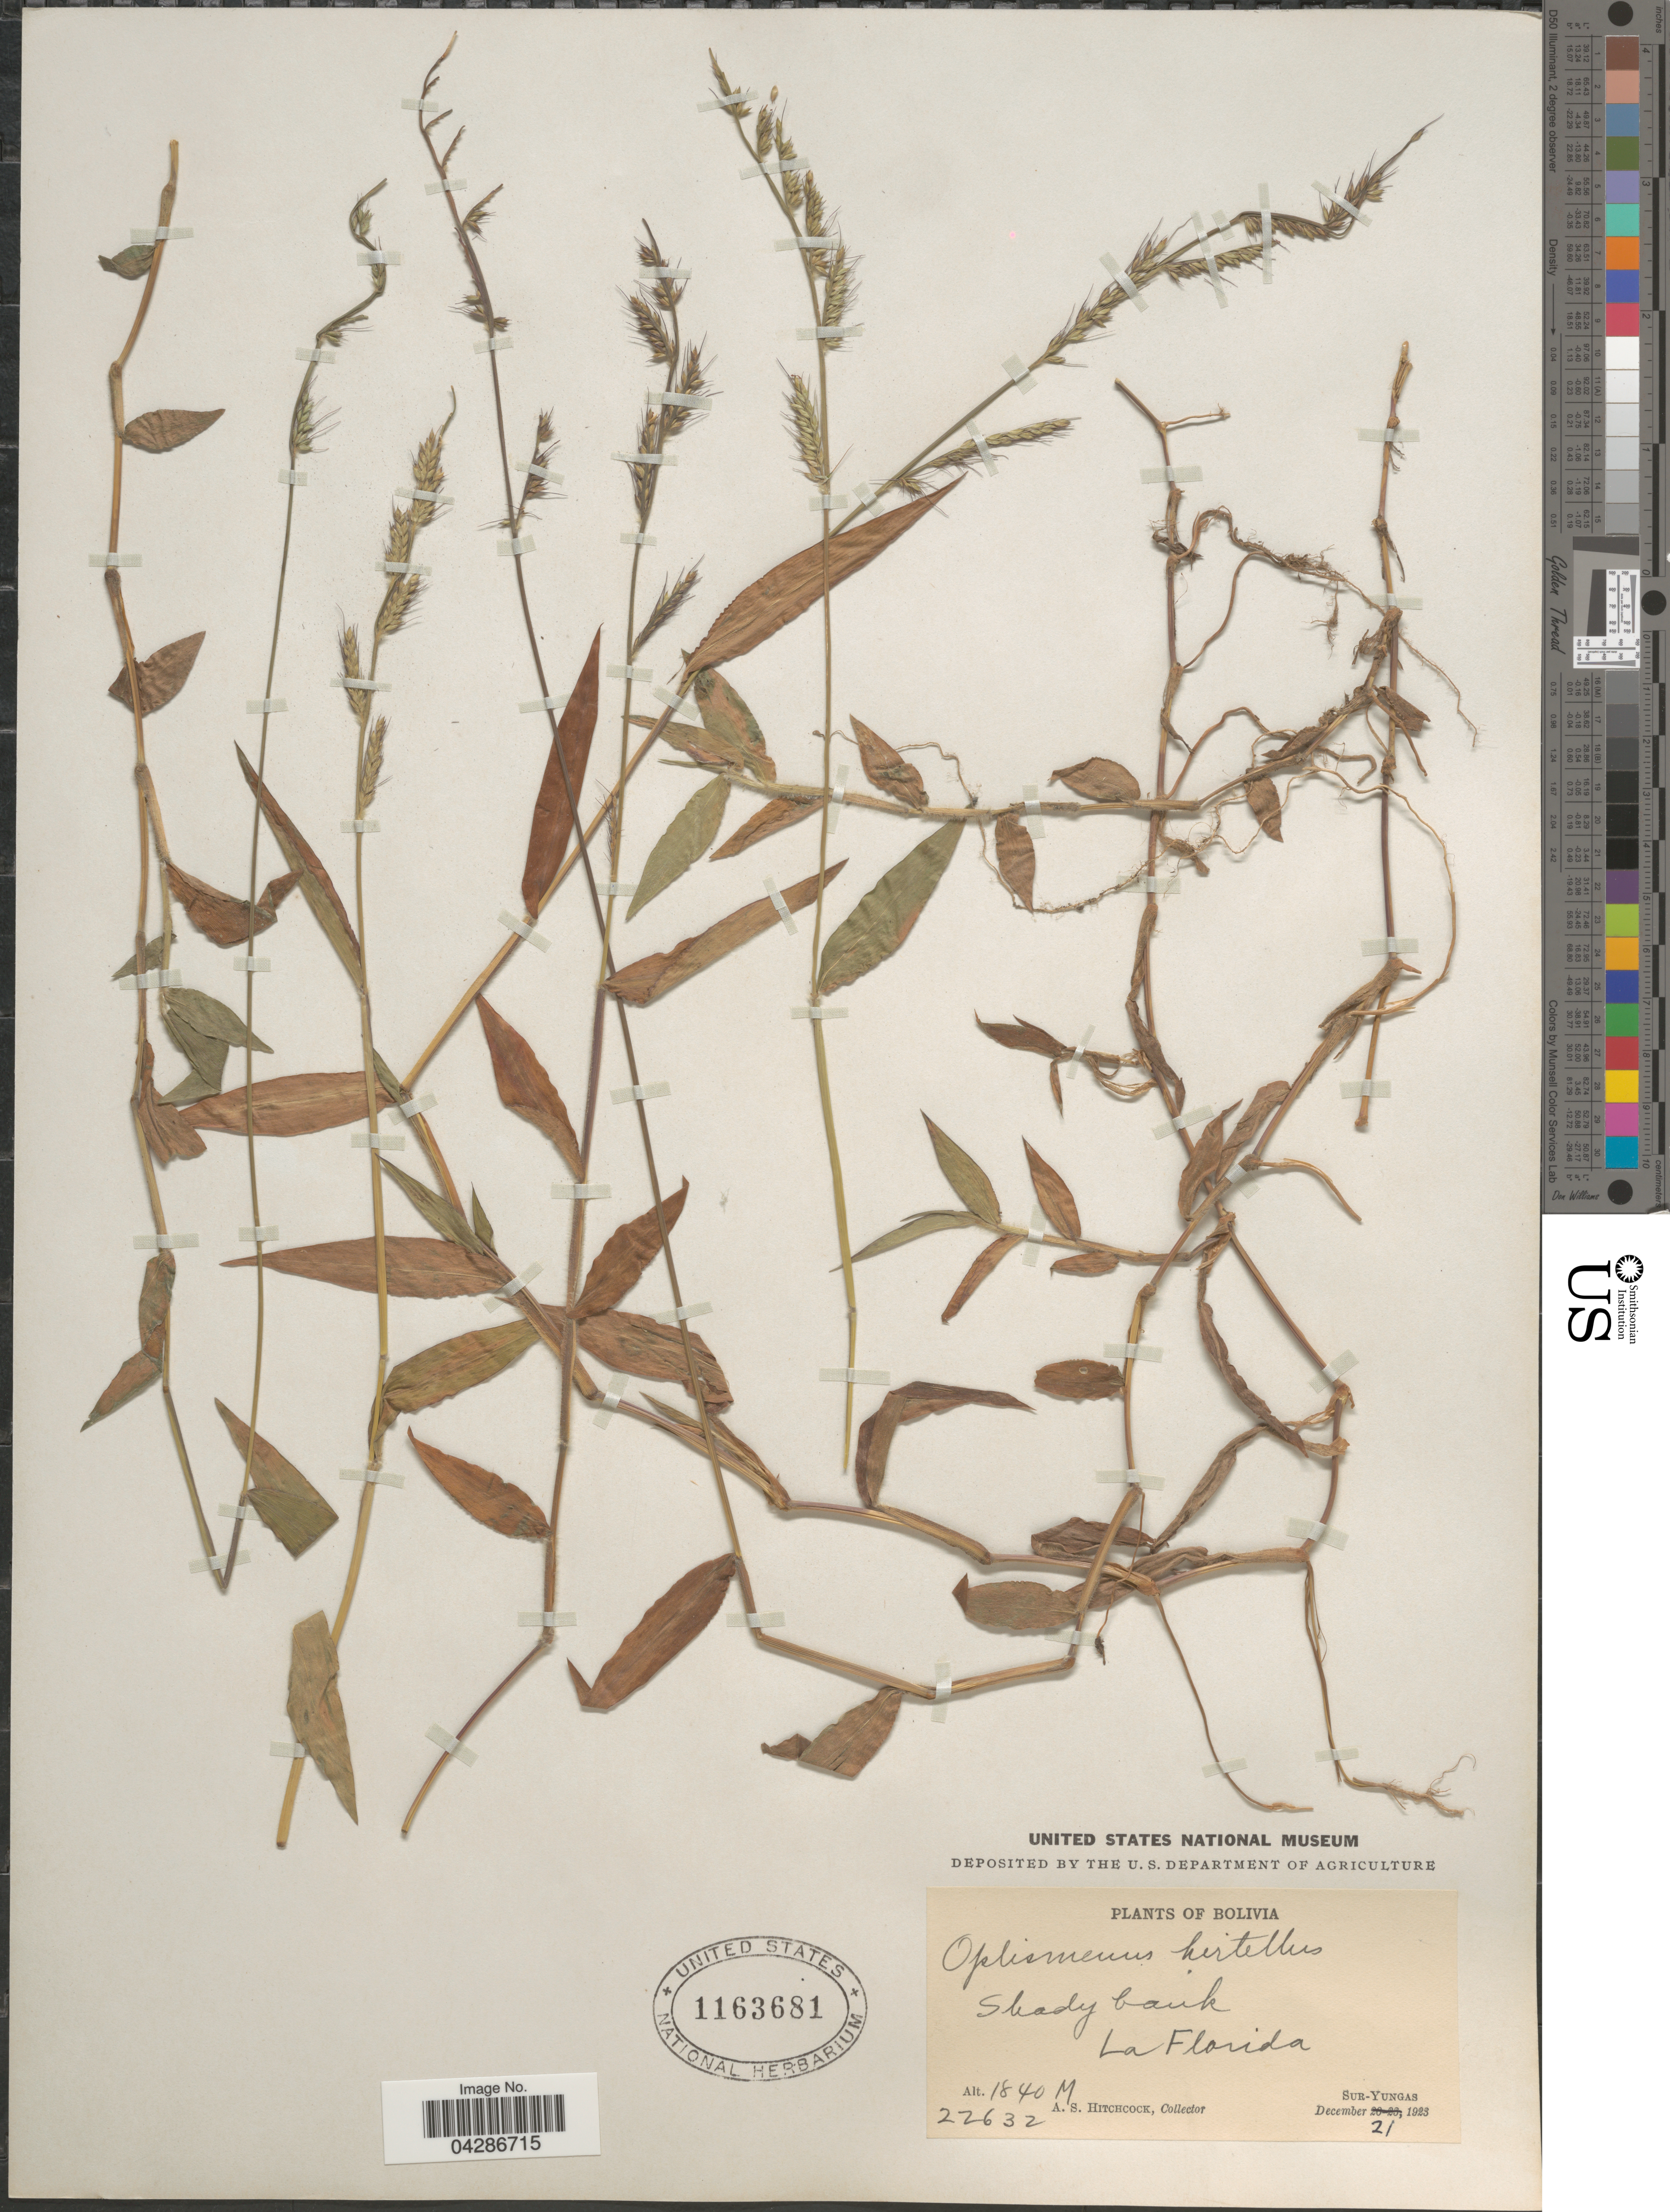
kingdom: Plantae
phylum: Tracheophyta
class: Liliopsida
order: Poales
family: Poaceae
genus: Oplismenus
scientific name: Oplismenus hirtellus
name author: (L.) P. Beauv.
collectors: A. S. Hitchcock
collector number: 22632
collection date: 1923-12-21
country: Bolivia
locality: Shady bank. La Florida. Sur-Yungas.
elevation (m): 1840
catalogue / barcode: US 1163681